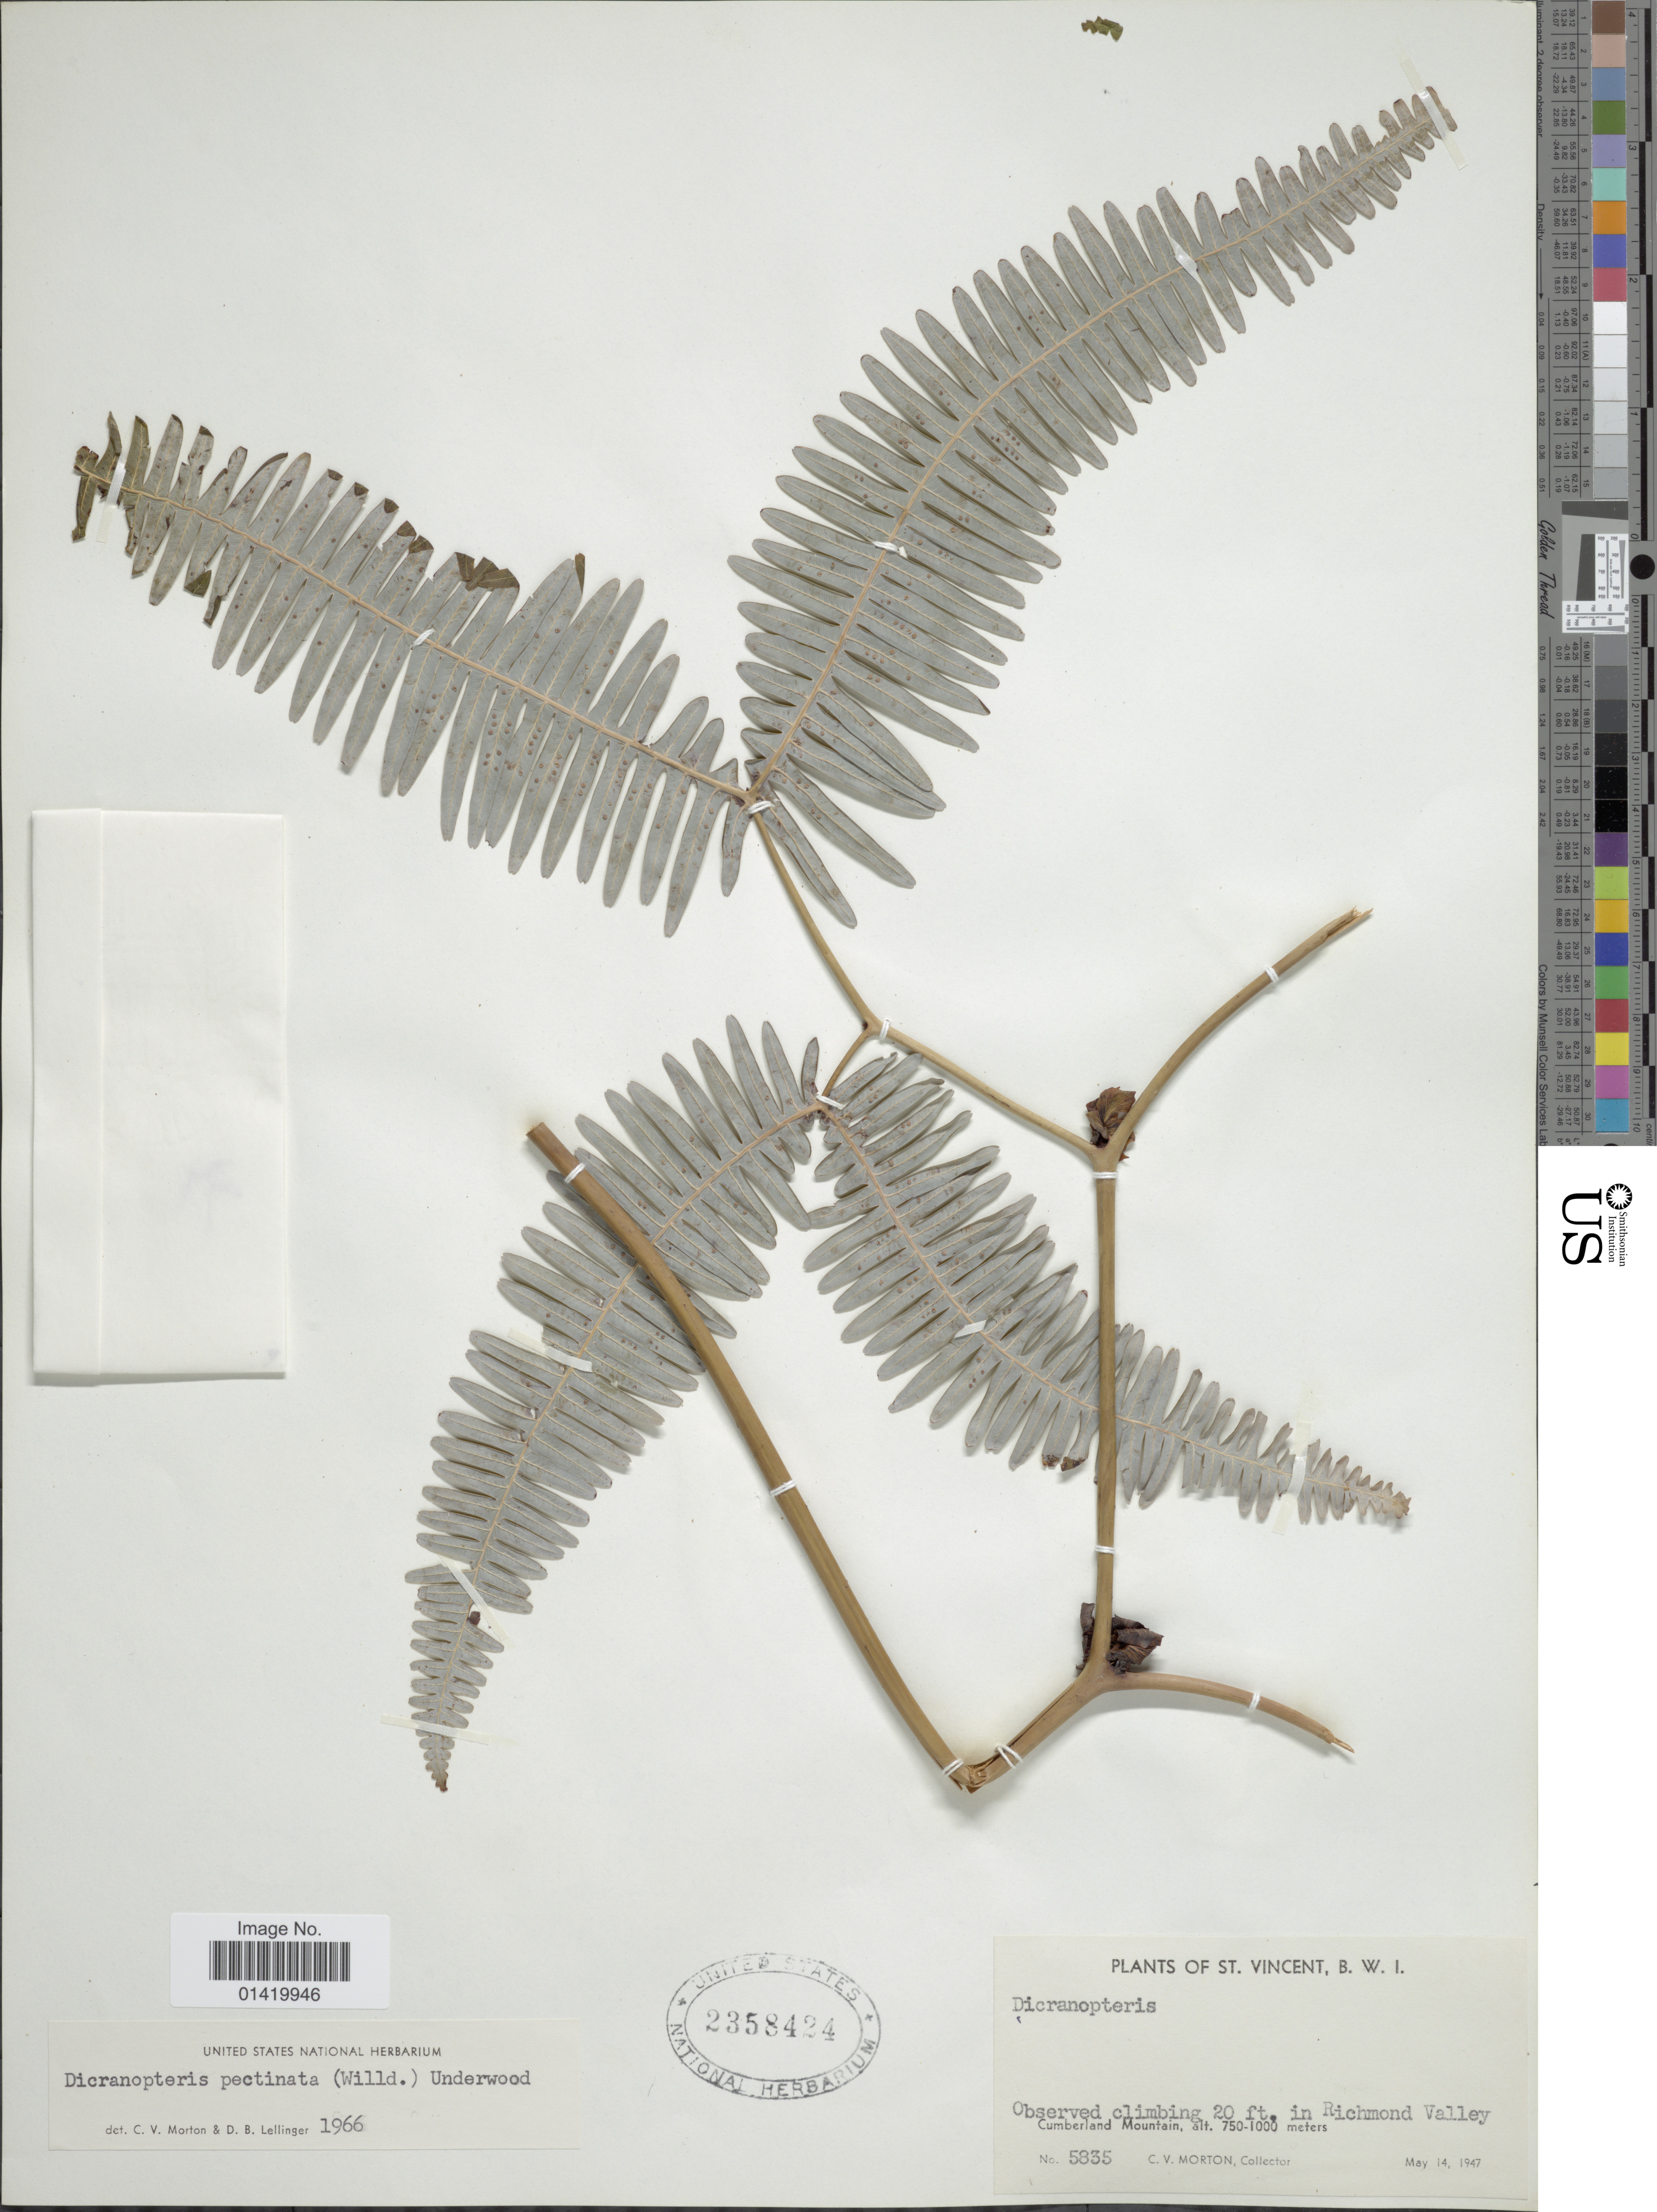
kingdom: Plantae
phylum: Tracheophyta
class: Polypodiopsida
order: Gleicheniales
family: Gleicheniaceae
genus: Gleichenella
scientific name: Gleichenella pectinata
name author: (Willd.) Ching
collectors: C. V. Morton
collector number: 5835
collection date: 1947-05-14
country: St. Vincent - Grenadines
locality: St Vincent, B.W.I.,in Richmond Valley, Cumberland Mountain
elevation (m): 750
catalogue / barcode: US 2358424